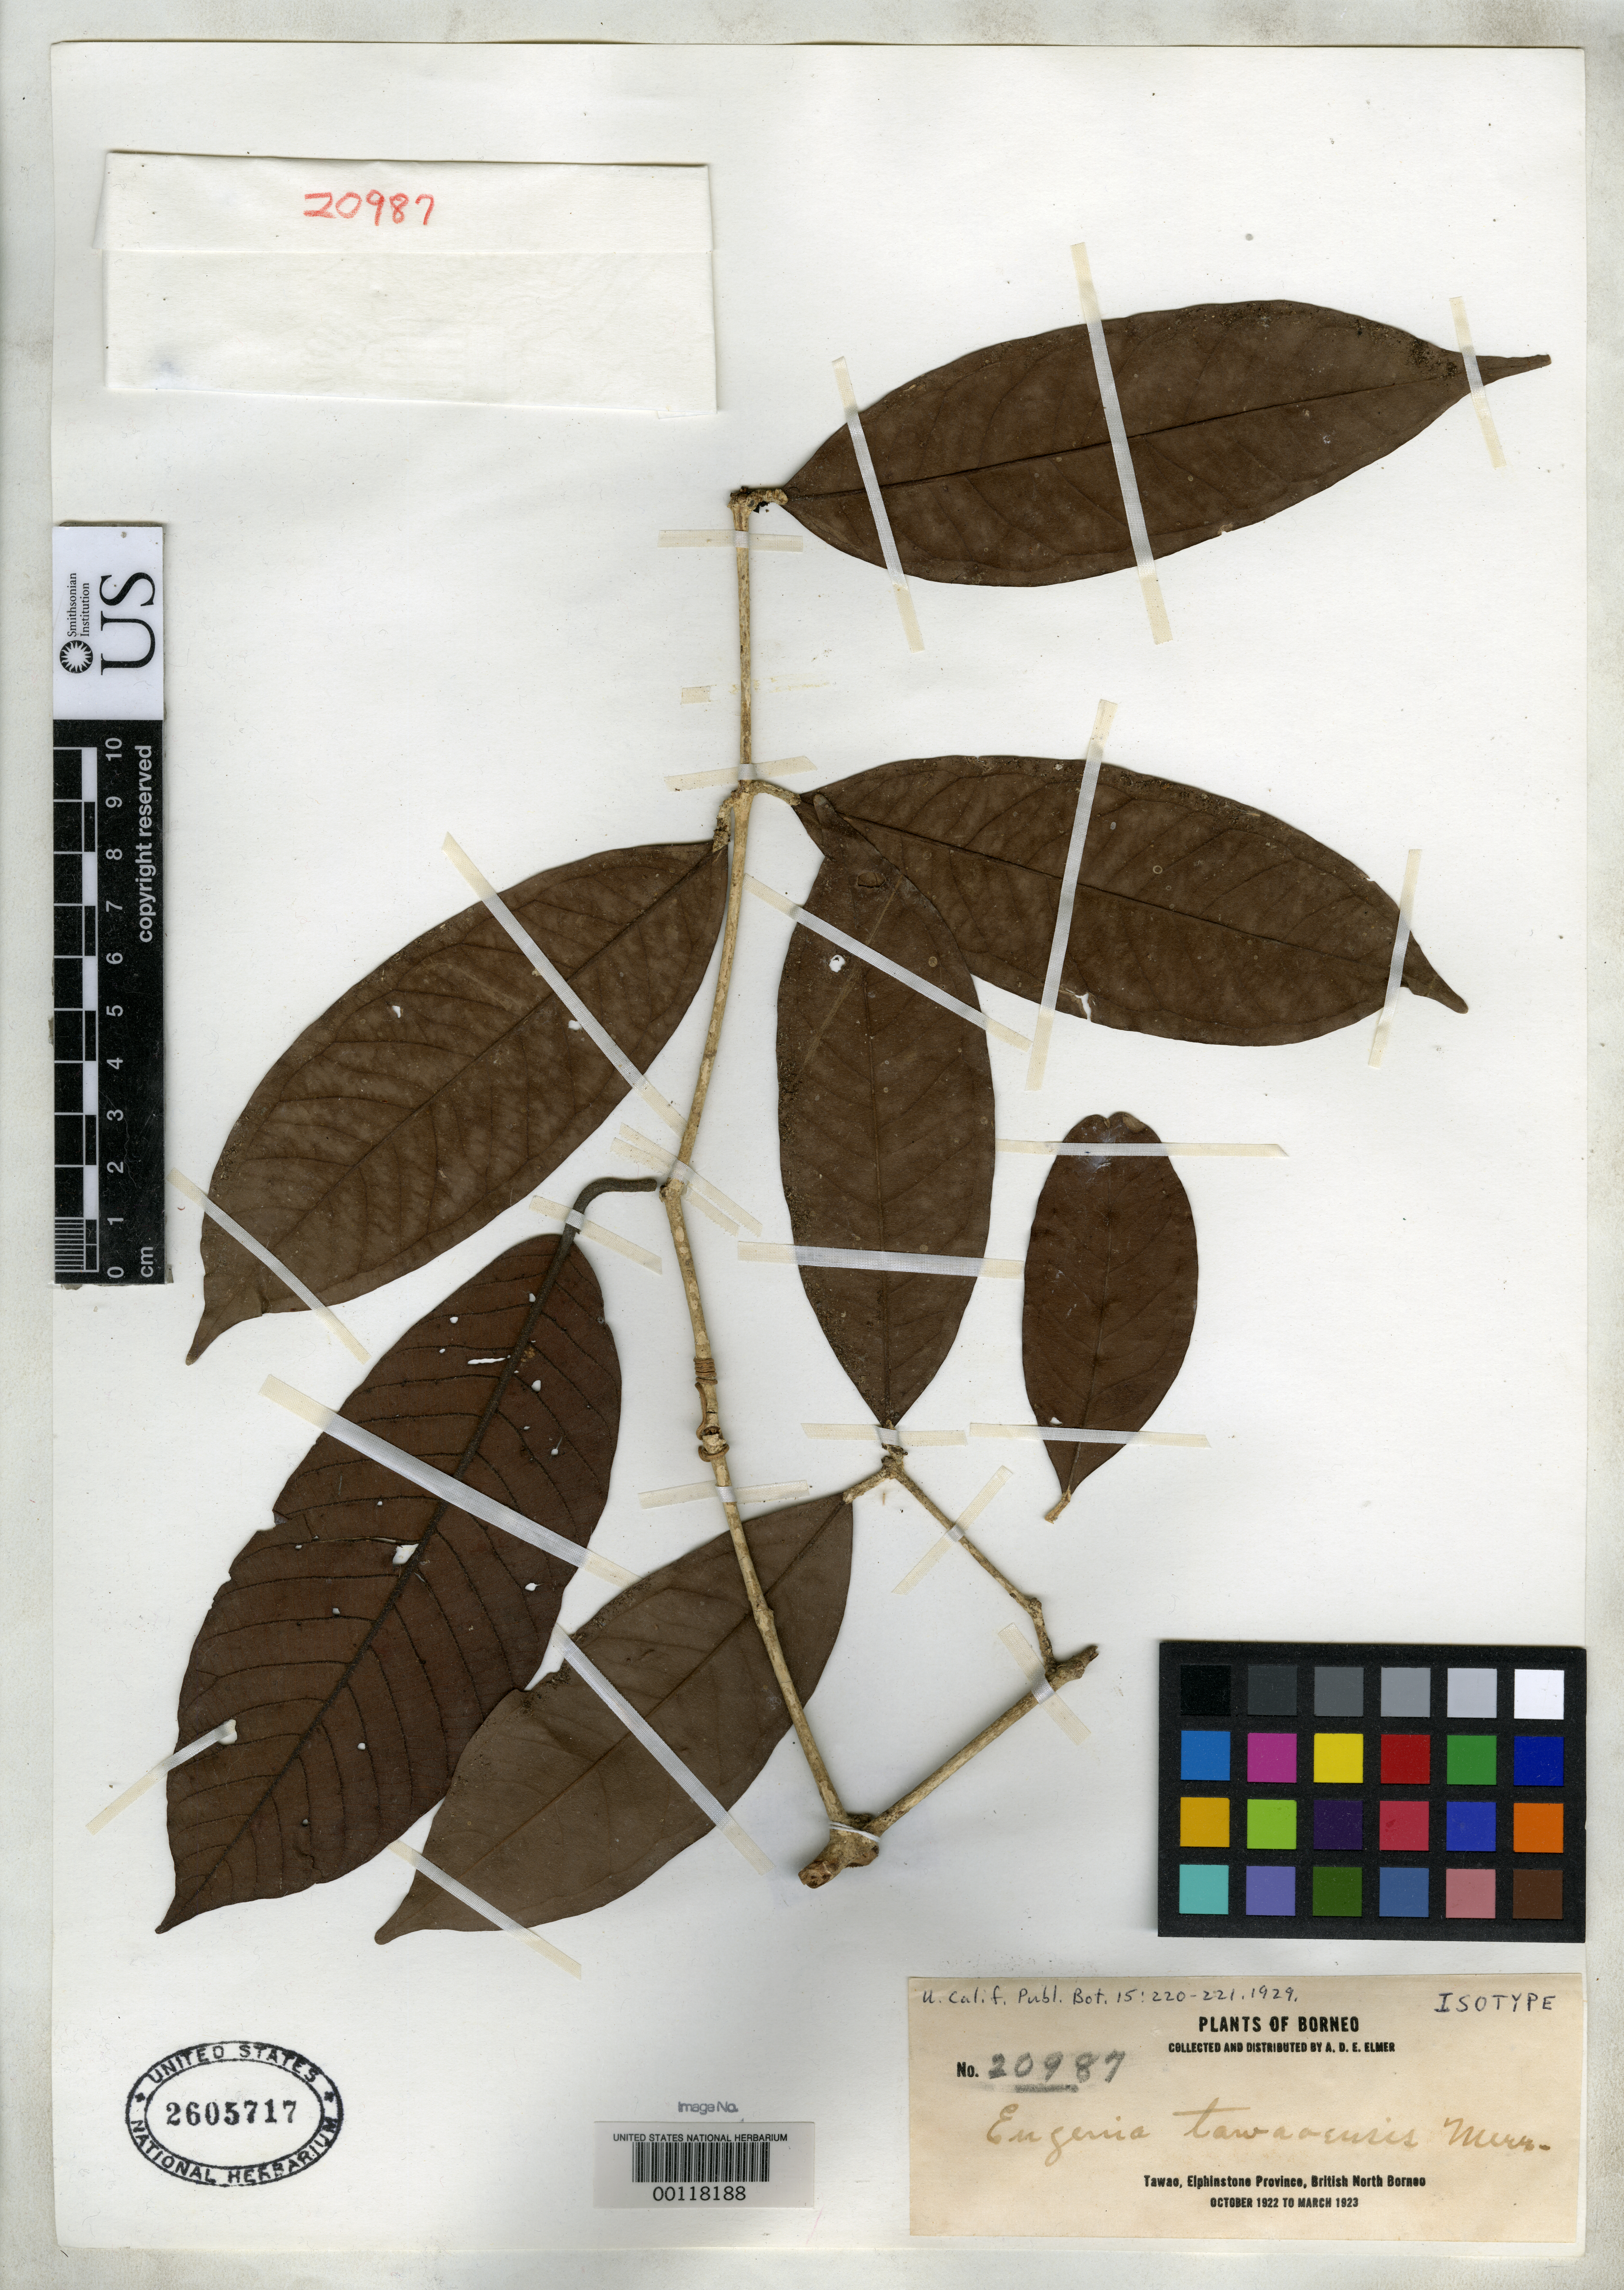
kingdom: Plantae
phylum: Tracheophyta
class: Magnoliopsida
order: Myrtales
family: Myrtaceae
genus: Eugenia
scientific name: Eugenia tawaoensis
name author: Merr.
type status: Isotype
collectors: A. D. E. Elmer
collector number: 20987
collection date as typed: Oct 1922 to -- Mar 1923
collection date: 1922-10/1923-03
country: Malaysia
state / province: Sabah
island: Borneo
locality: Tawao, Elphinstone Province.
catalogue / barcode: US 2605717